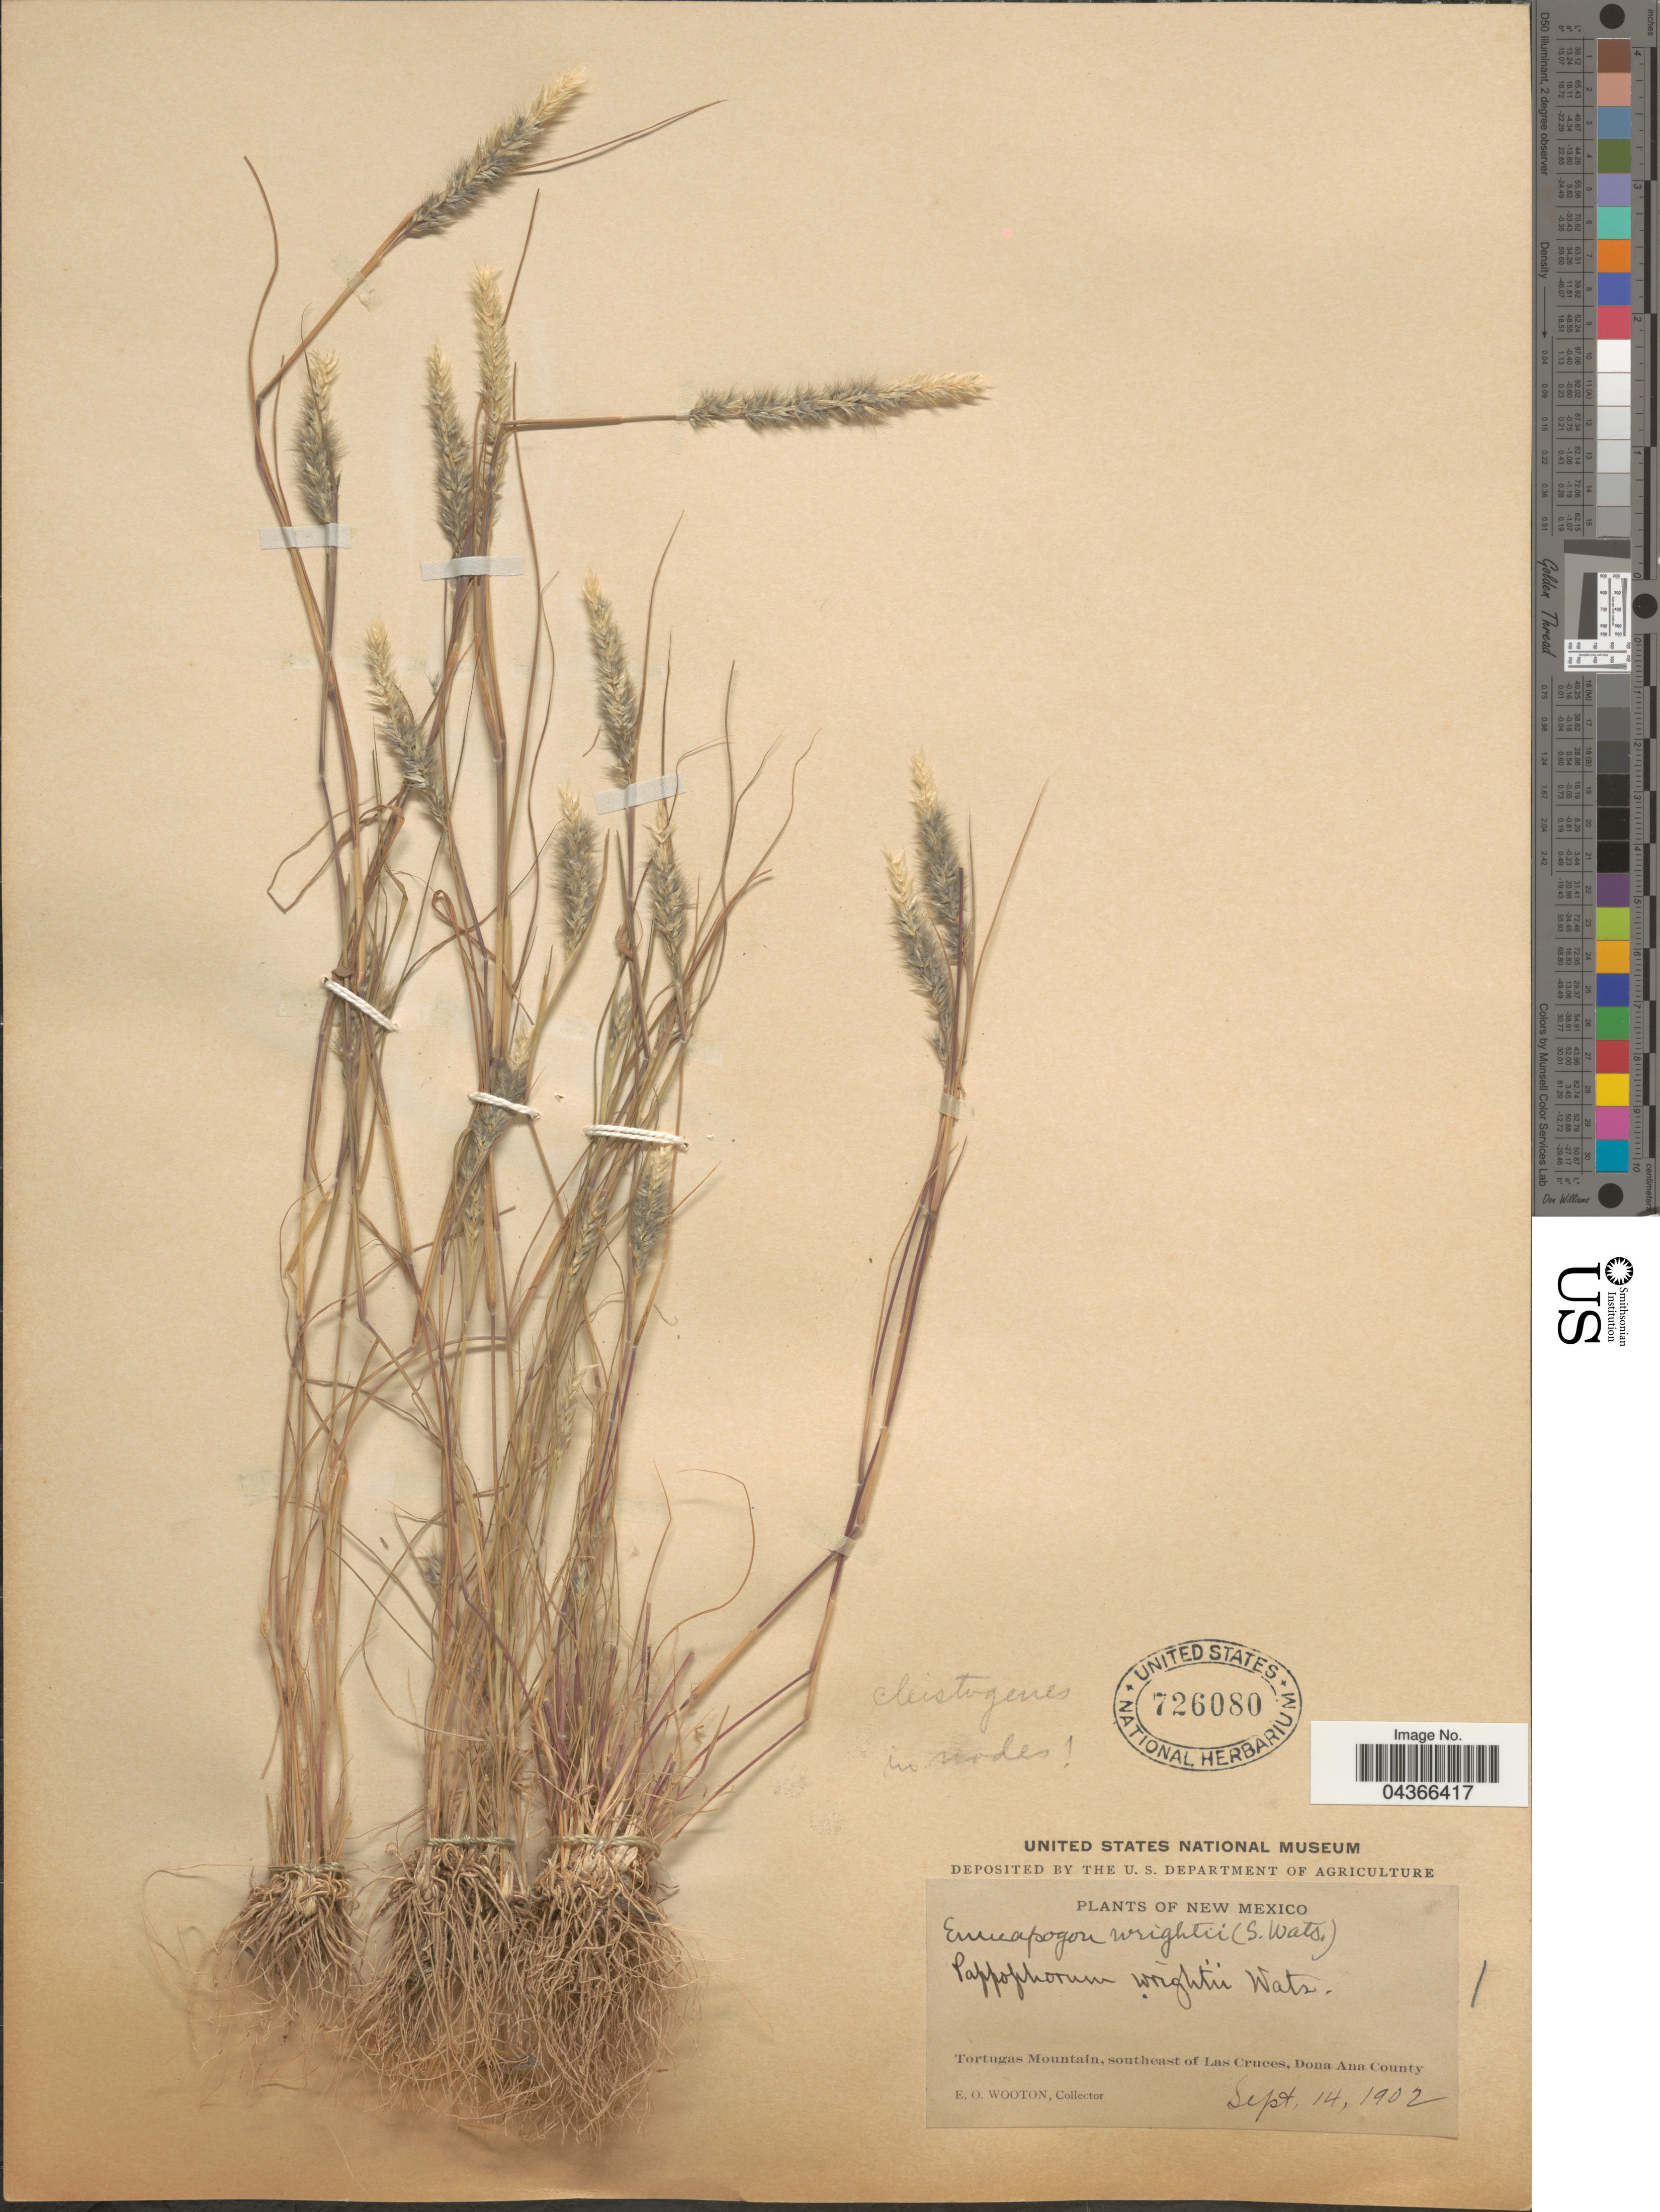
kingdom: Plantae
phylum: Tracheophyta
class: Liliopsida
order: Poales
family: Poaceae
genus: Enneapogon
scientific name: Enneapogon desvauxii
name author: P. Beauv.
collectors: E. O. Wooton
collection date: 1902-09-14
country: United States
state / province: New Mexico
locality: Tortugas Mountain, southeast of Las Cruces, Dona Ana County.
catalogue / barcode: US 726080